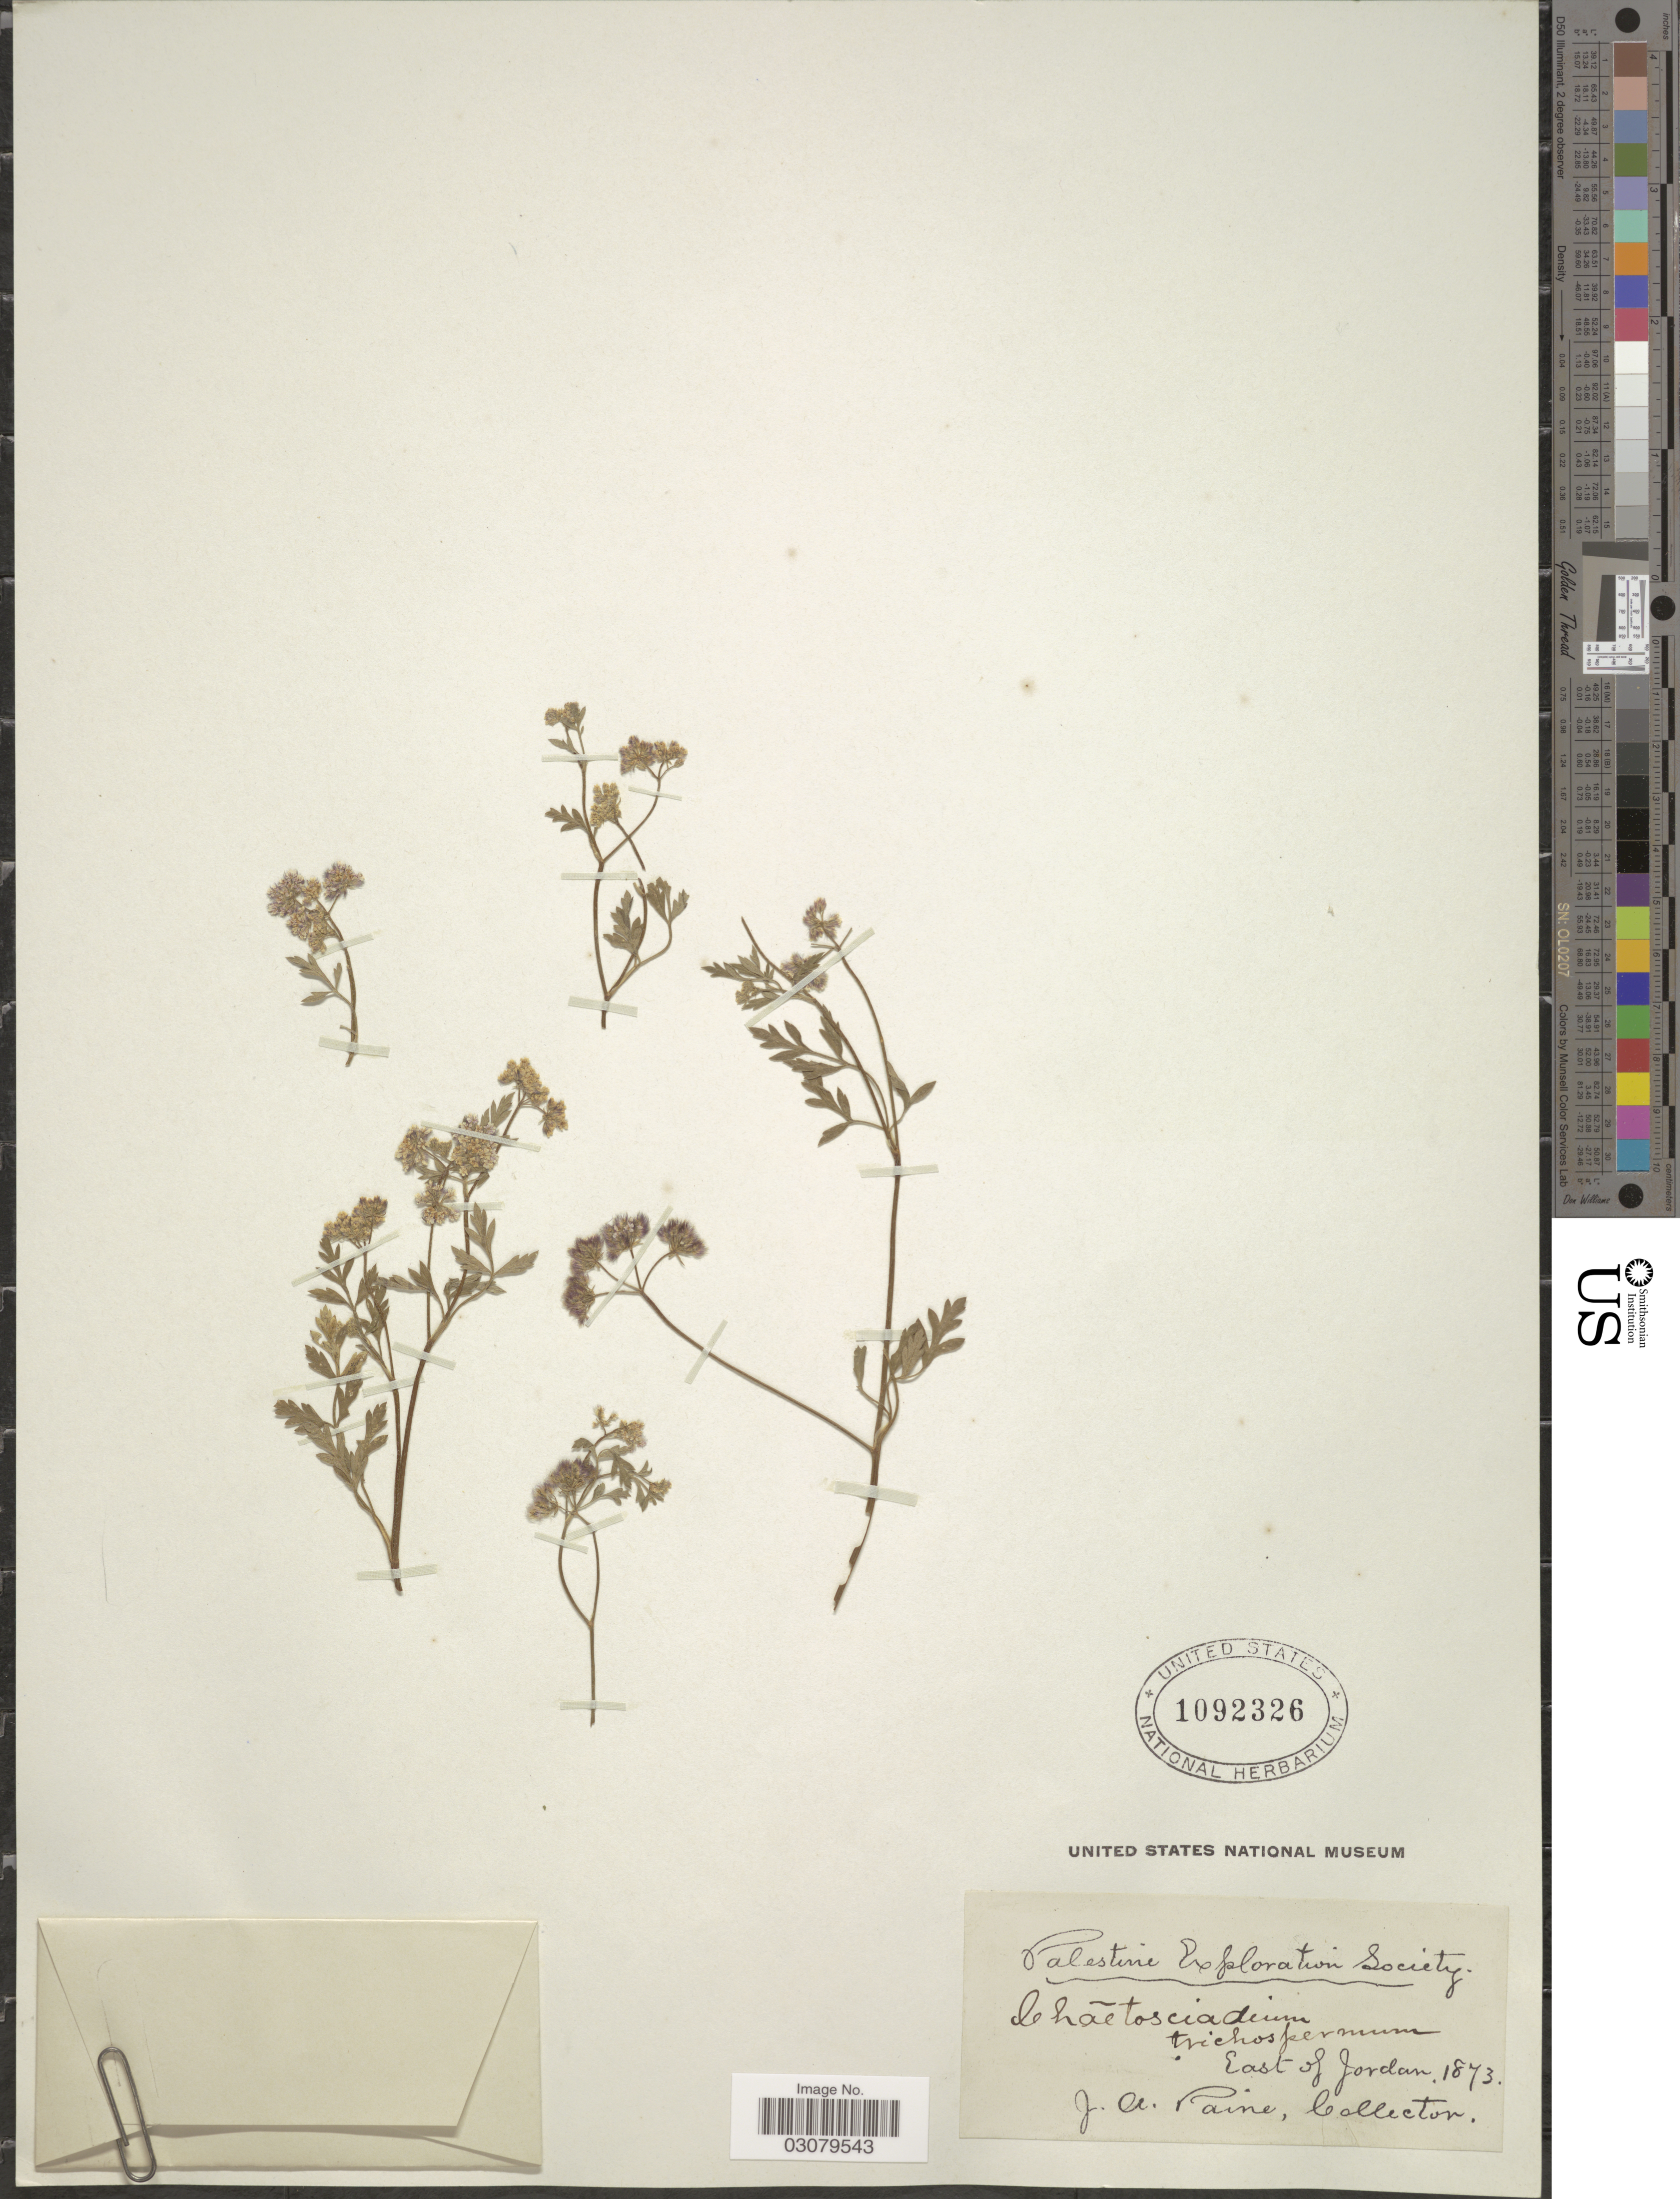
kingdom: Plantae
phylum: Tracheophyta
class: Magnoliopsida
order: Apiales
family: Apiaceae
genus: Chaetosciadium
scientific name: Chaetosciadium trichospermum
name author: (L.) Boiss.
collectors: J. A. Paine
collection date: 1873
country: Jordan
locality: Palestine. East of Jordan.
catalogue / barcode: US 1092326